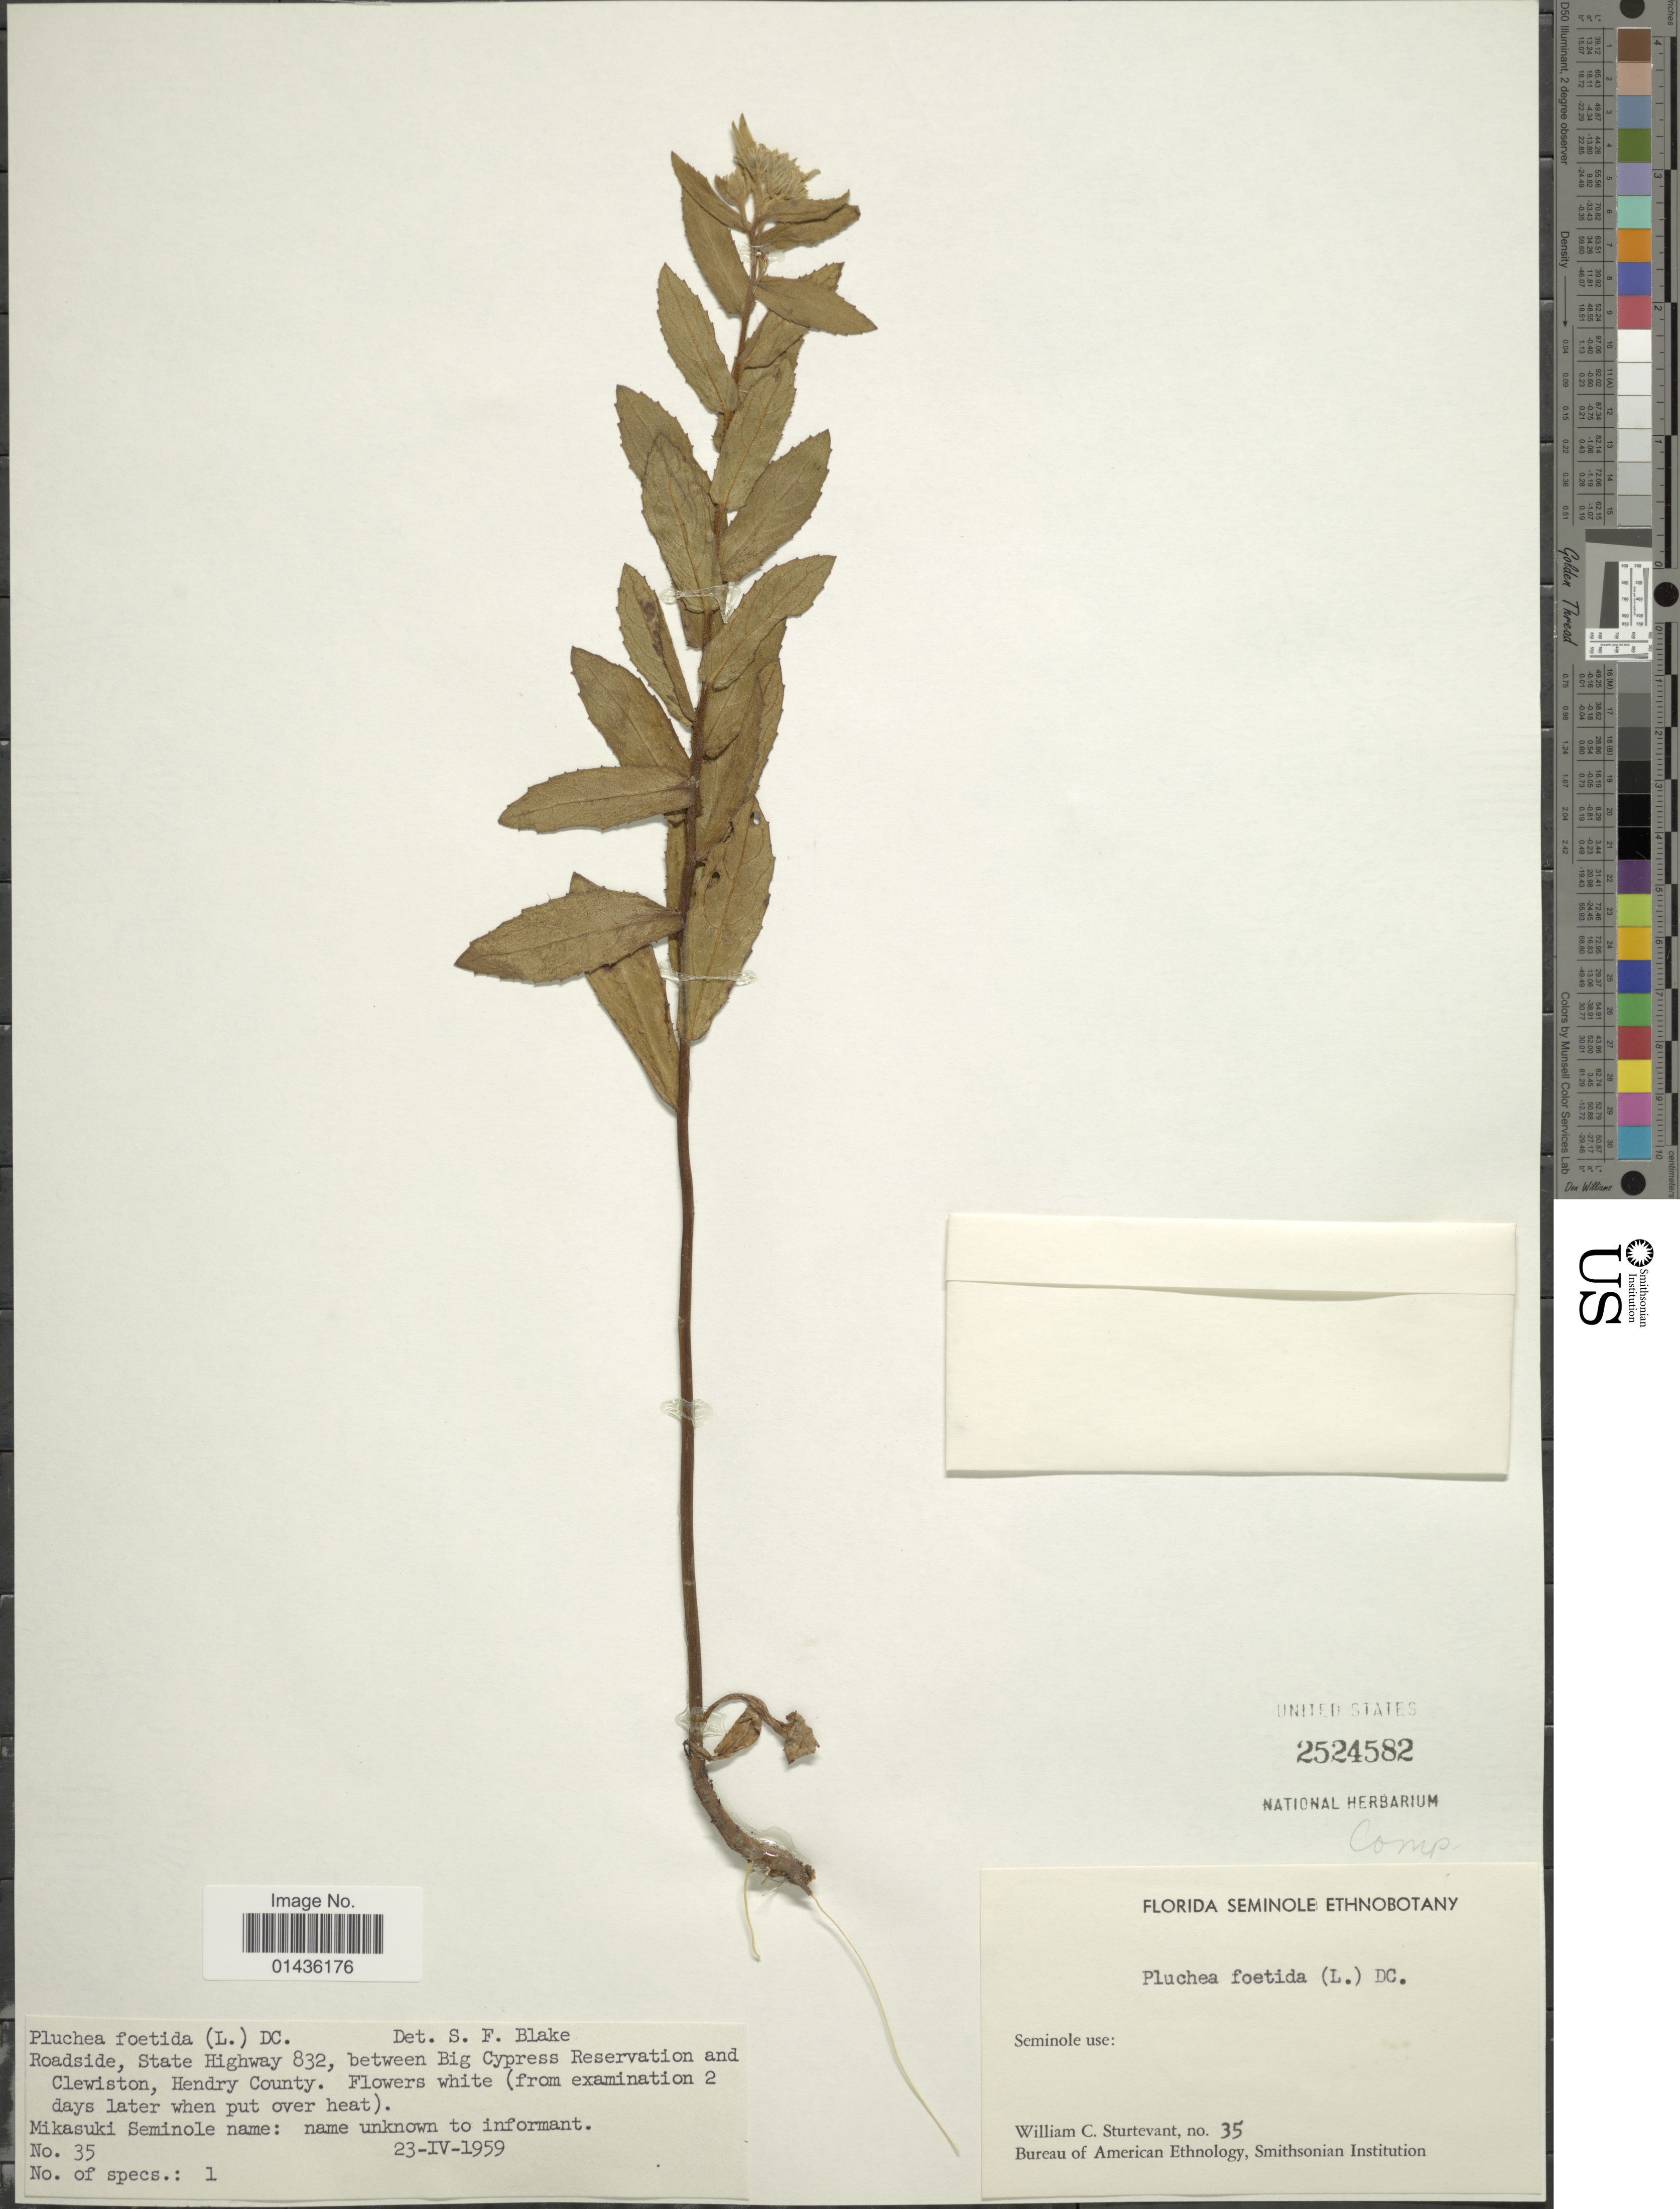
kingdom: Plantae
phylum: Tracheophyta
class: Magnoliopsida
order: Asterales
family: Asteraceae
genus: Pluchea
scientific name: Pluchea foetida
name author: (L.) DC.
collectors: W. Sturtevant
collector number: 35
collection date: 1959-04-23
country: United States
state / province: Florida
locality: State Highway 832, between Big Cypress Reservation and Clewiston, Hendry County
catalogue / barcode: US 2524582